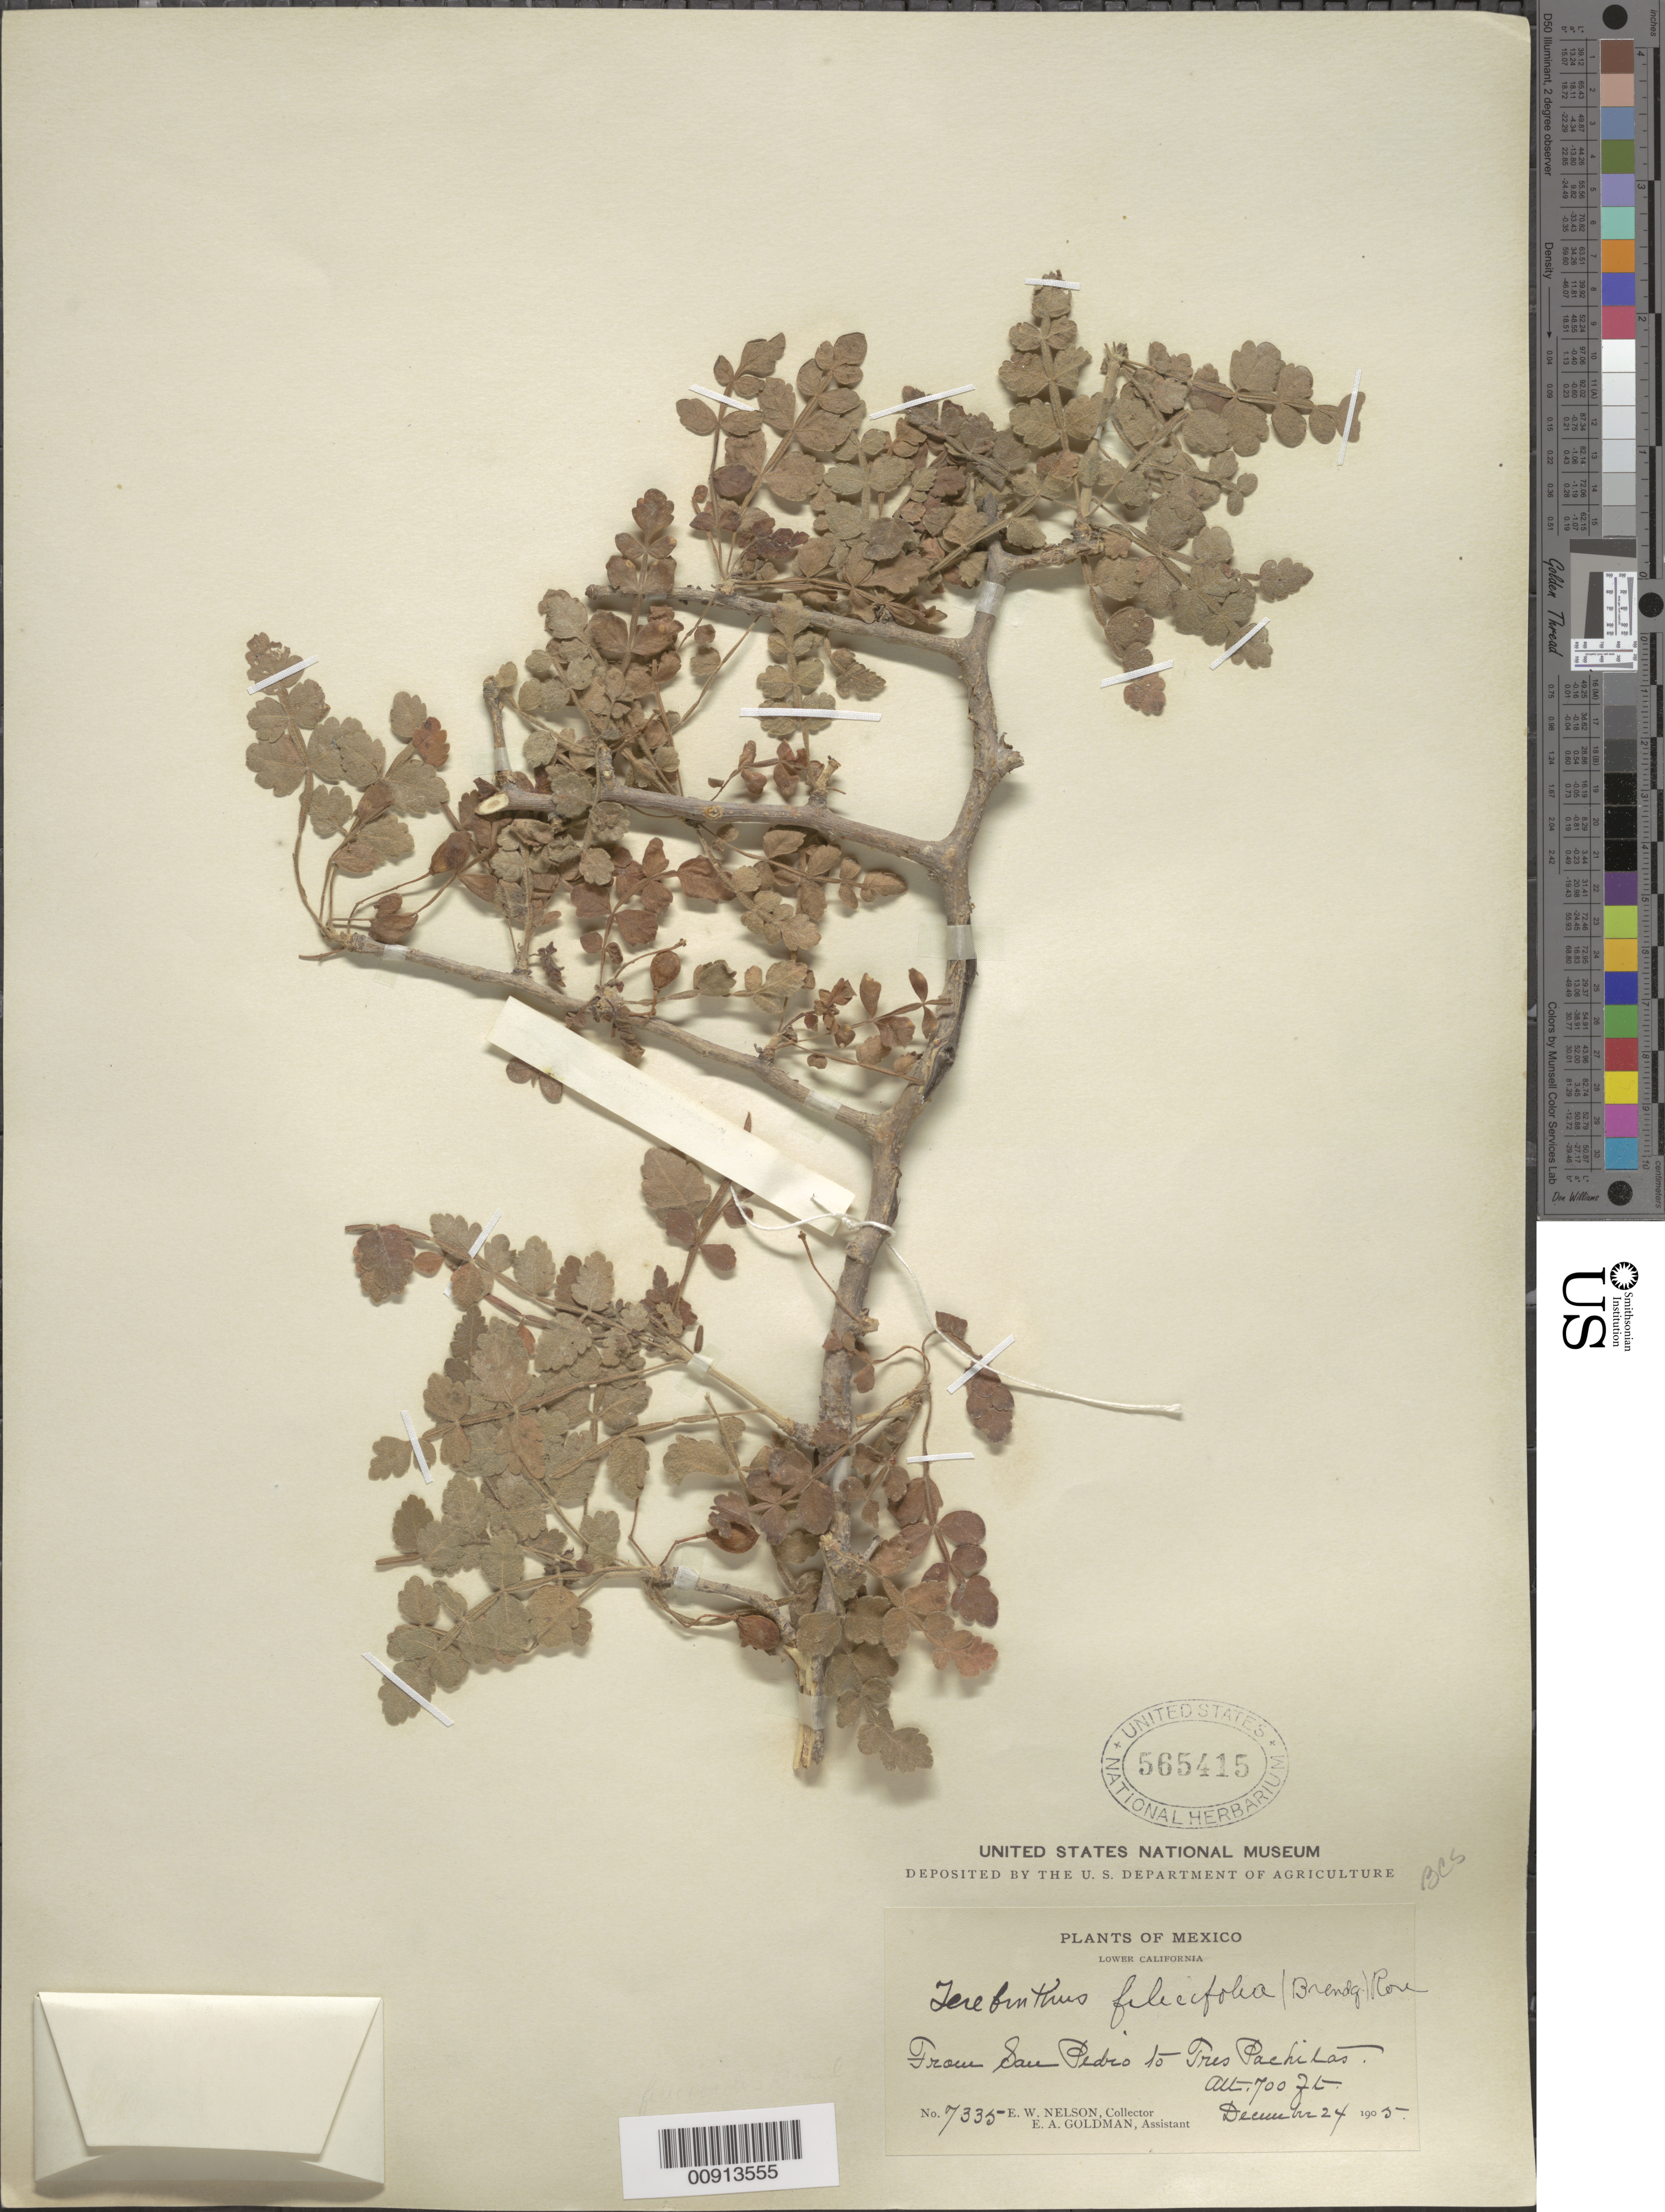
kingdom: Plantae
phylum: Tracheophyta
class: Magnoliopsida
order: Sapindales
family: Burseraceae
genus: Bursera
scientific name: Bursera filicifolia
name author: Brandegee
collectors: E. W. Nelson & E. A. Goldman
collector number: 7335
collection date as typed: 24 Dec 1905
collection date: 1905-12-24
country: Mexico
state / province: Baja California Sur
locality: From San Pedro to Tres Pachitas. Lower California.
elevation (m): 213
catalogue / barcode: US 565415